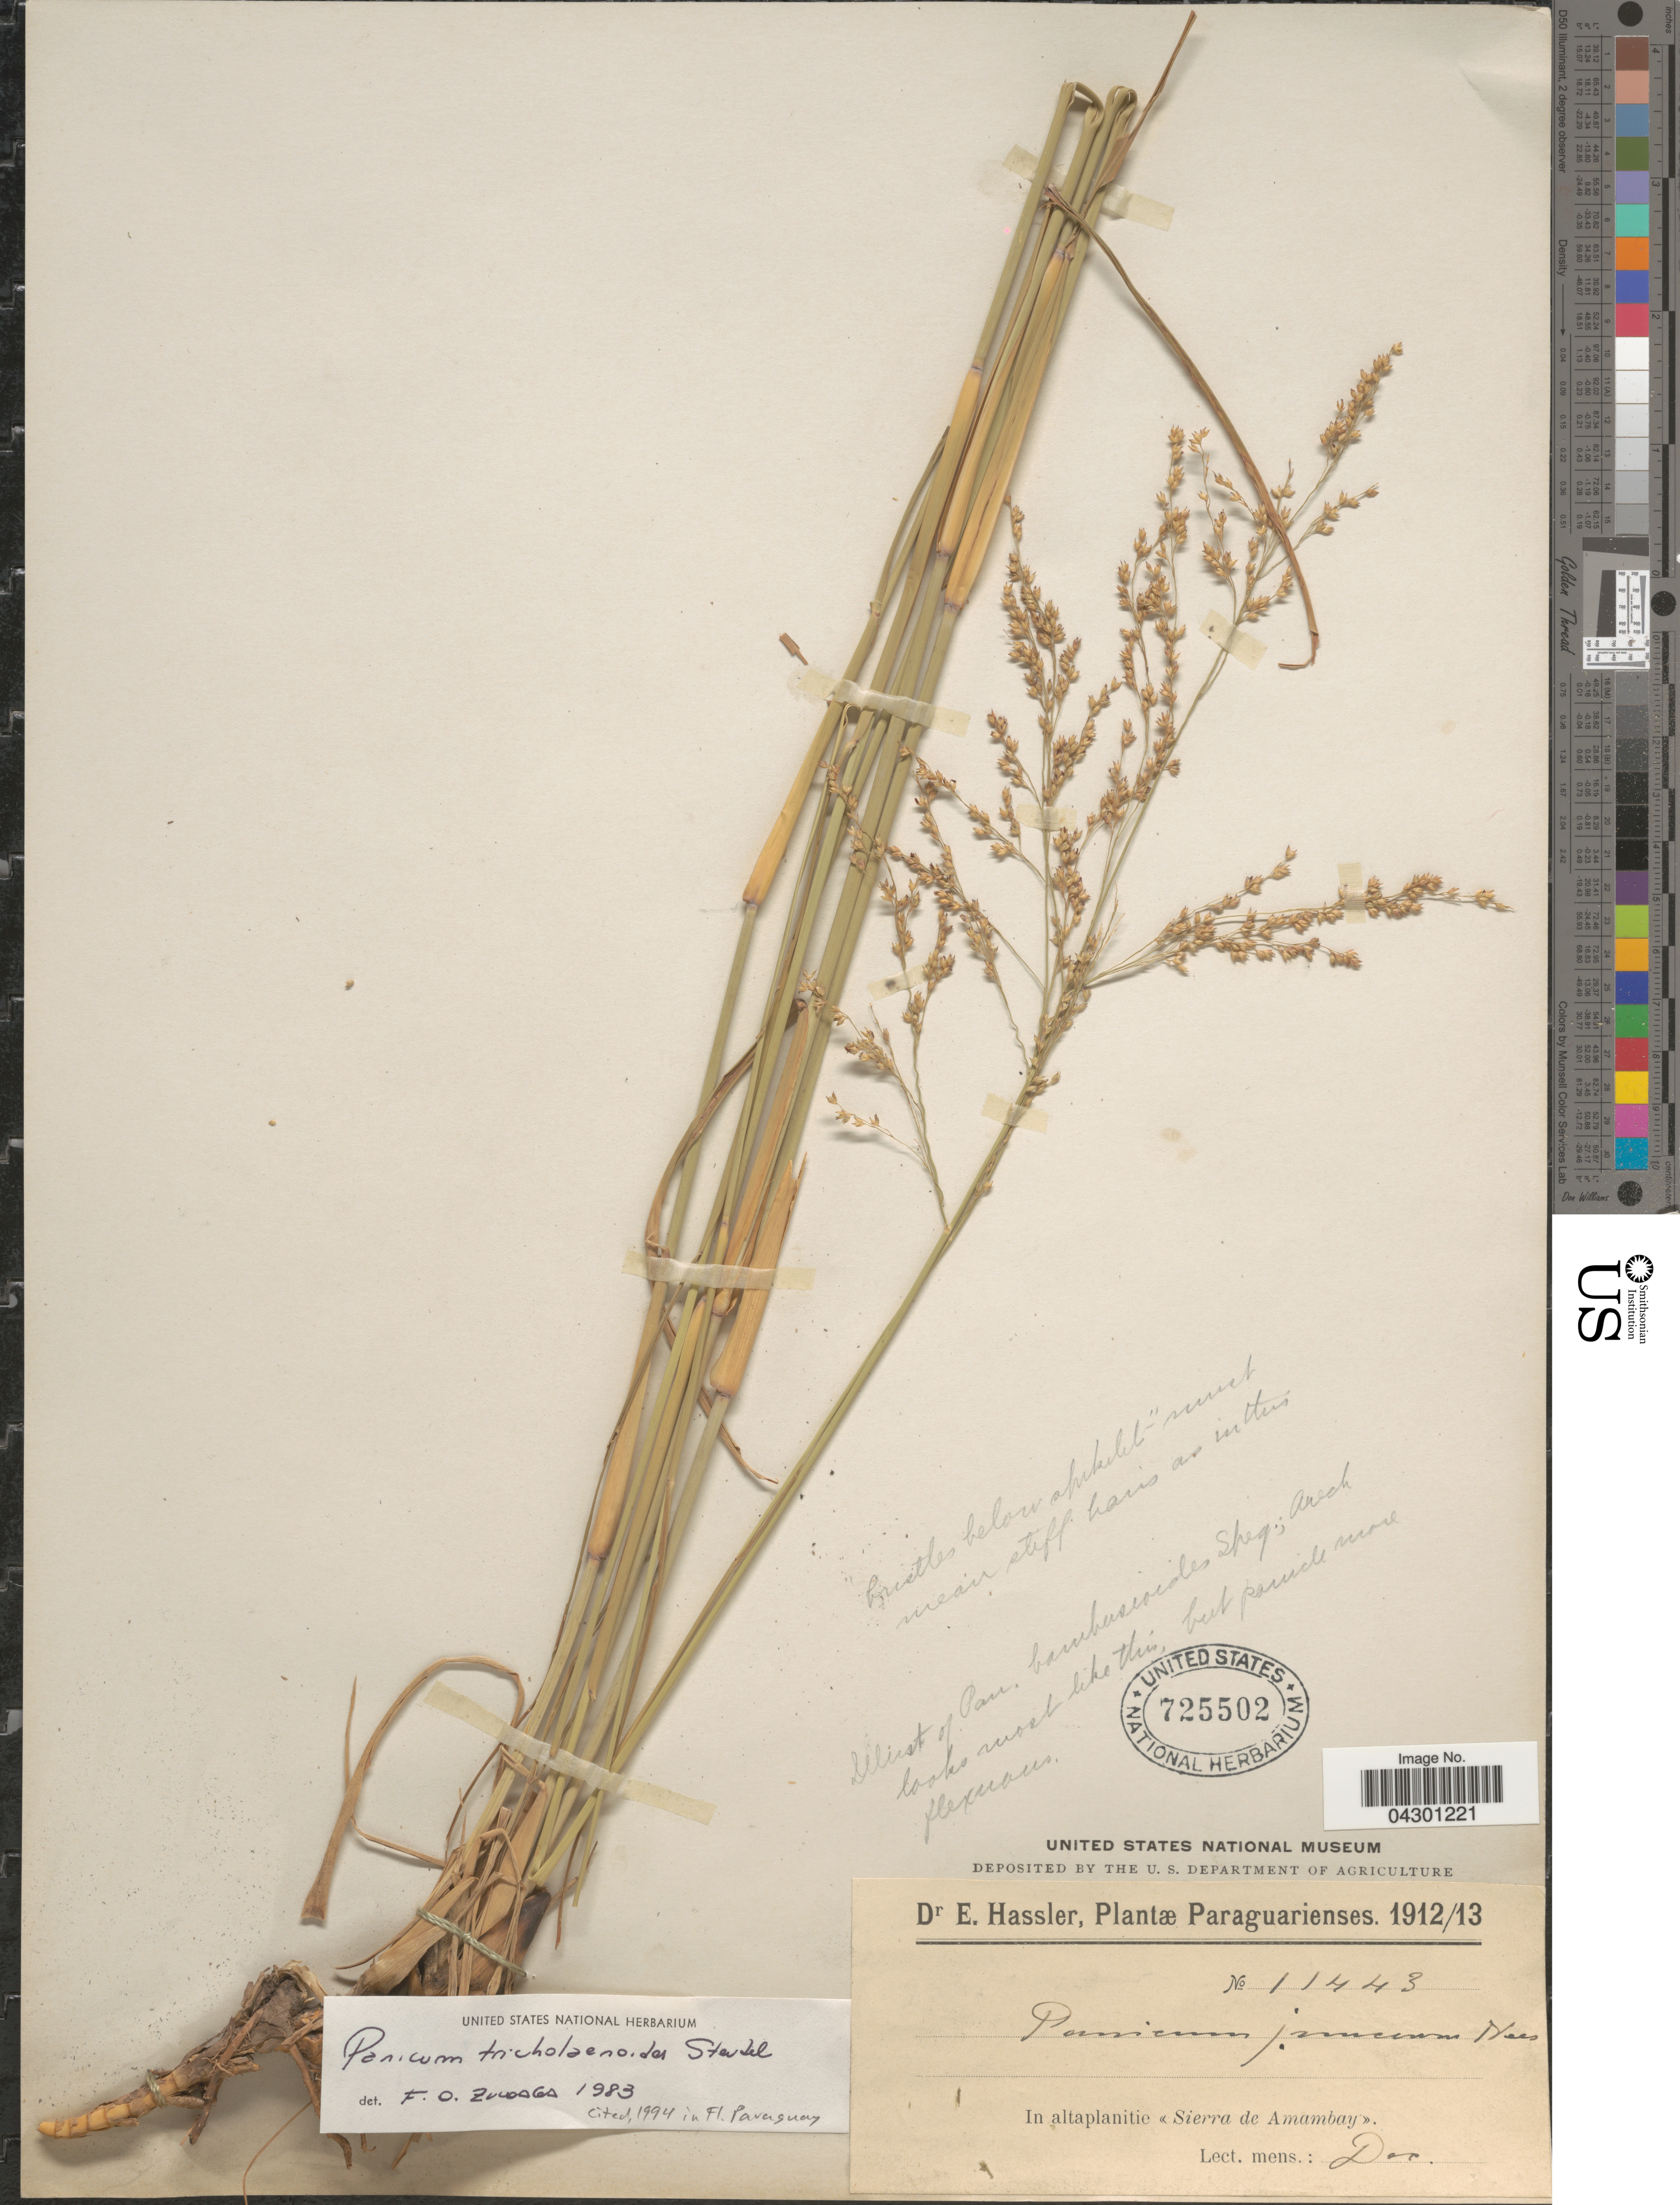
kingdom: Plantae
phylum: Tracheophyta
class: Liliopsida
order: Poales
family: Poaceae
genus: Panicum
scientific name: Panicum tricholaenoides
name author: Steud.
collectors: E. Hassler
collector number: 11443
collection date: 1912-12/1913-12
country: Paraguay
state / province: Amambay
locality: In altaplanite «Sierra de Amambay».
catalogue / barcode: US 725502